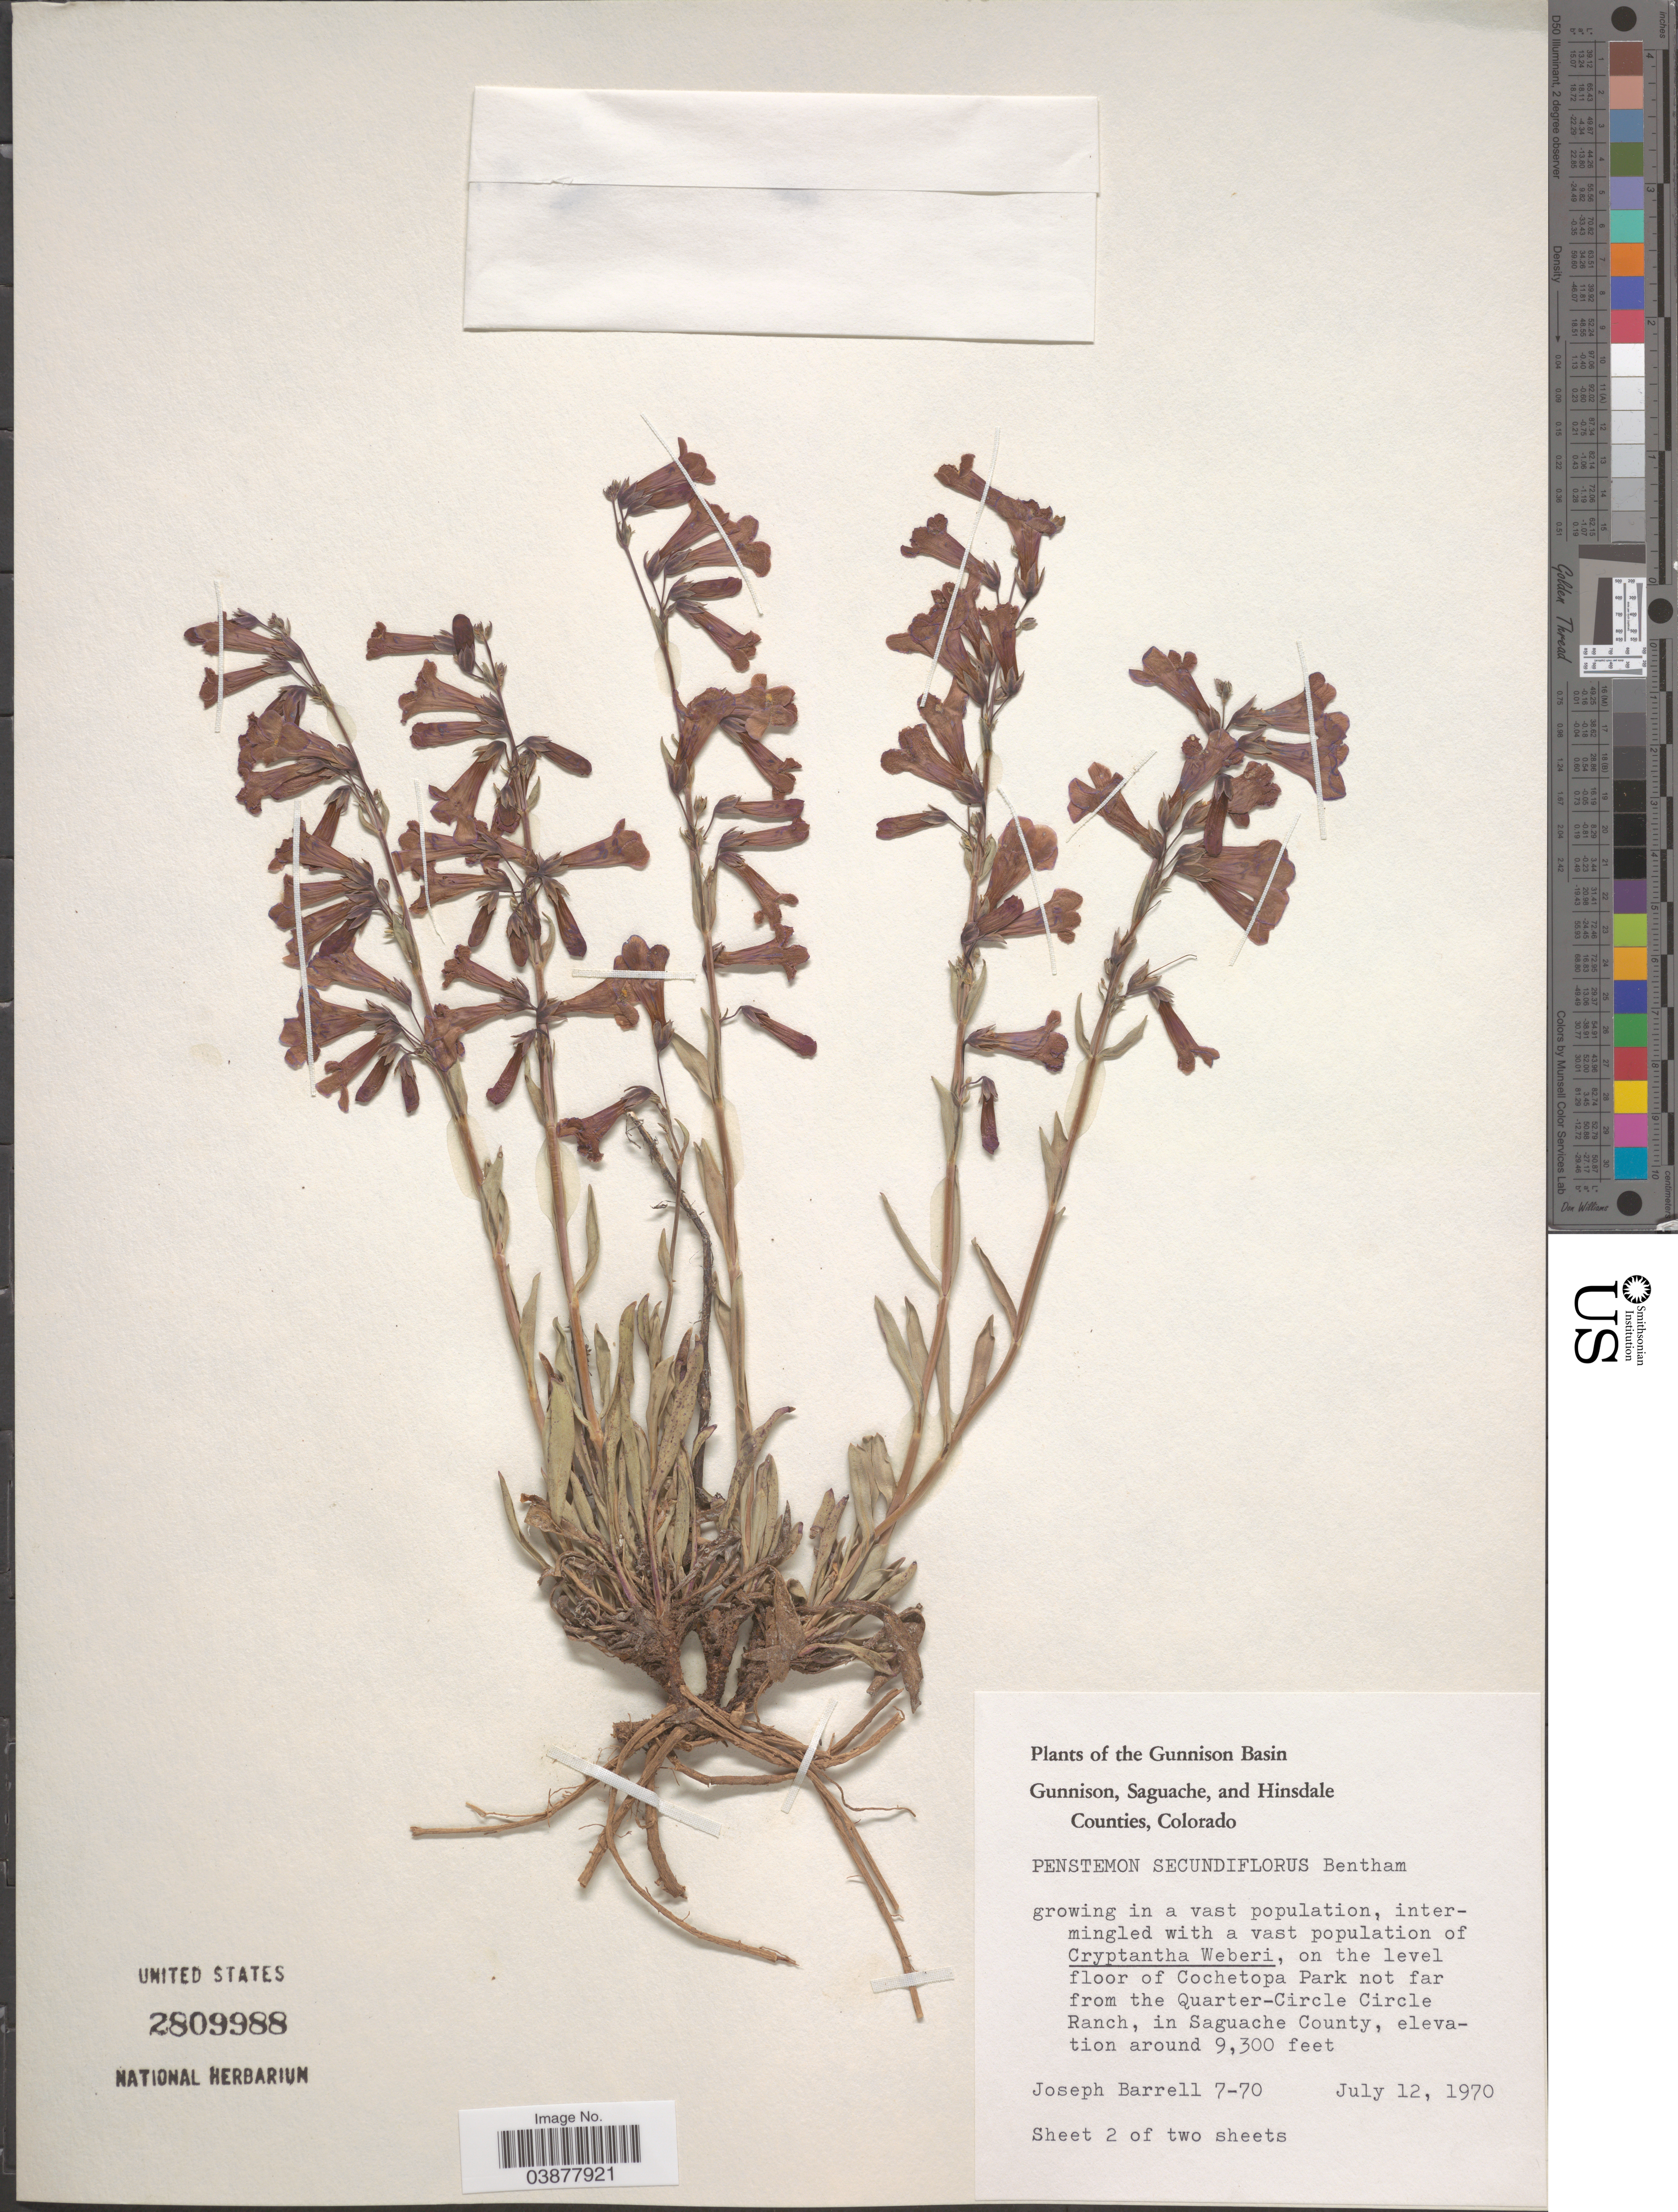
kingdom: Plantae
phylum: Tracheophyta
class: Magnoliopsida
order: Lamiales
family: Plantaginaceae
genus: Penstemon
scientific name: Penstemon secundiflorus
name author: Benth.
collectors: J. Barrell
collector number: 7-70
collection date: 1970-07-12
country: United States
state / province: Colorado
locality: The Gunnison Basin. On the level floor of Cochetopa Park nor far from the Quarter-Circle Circle Ranch, in Saguache County.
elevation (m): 2835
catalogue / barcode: US 2809988